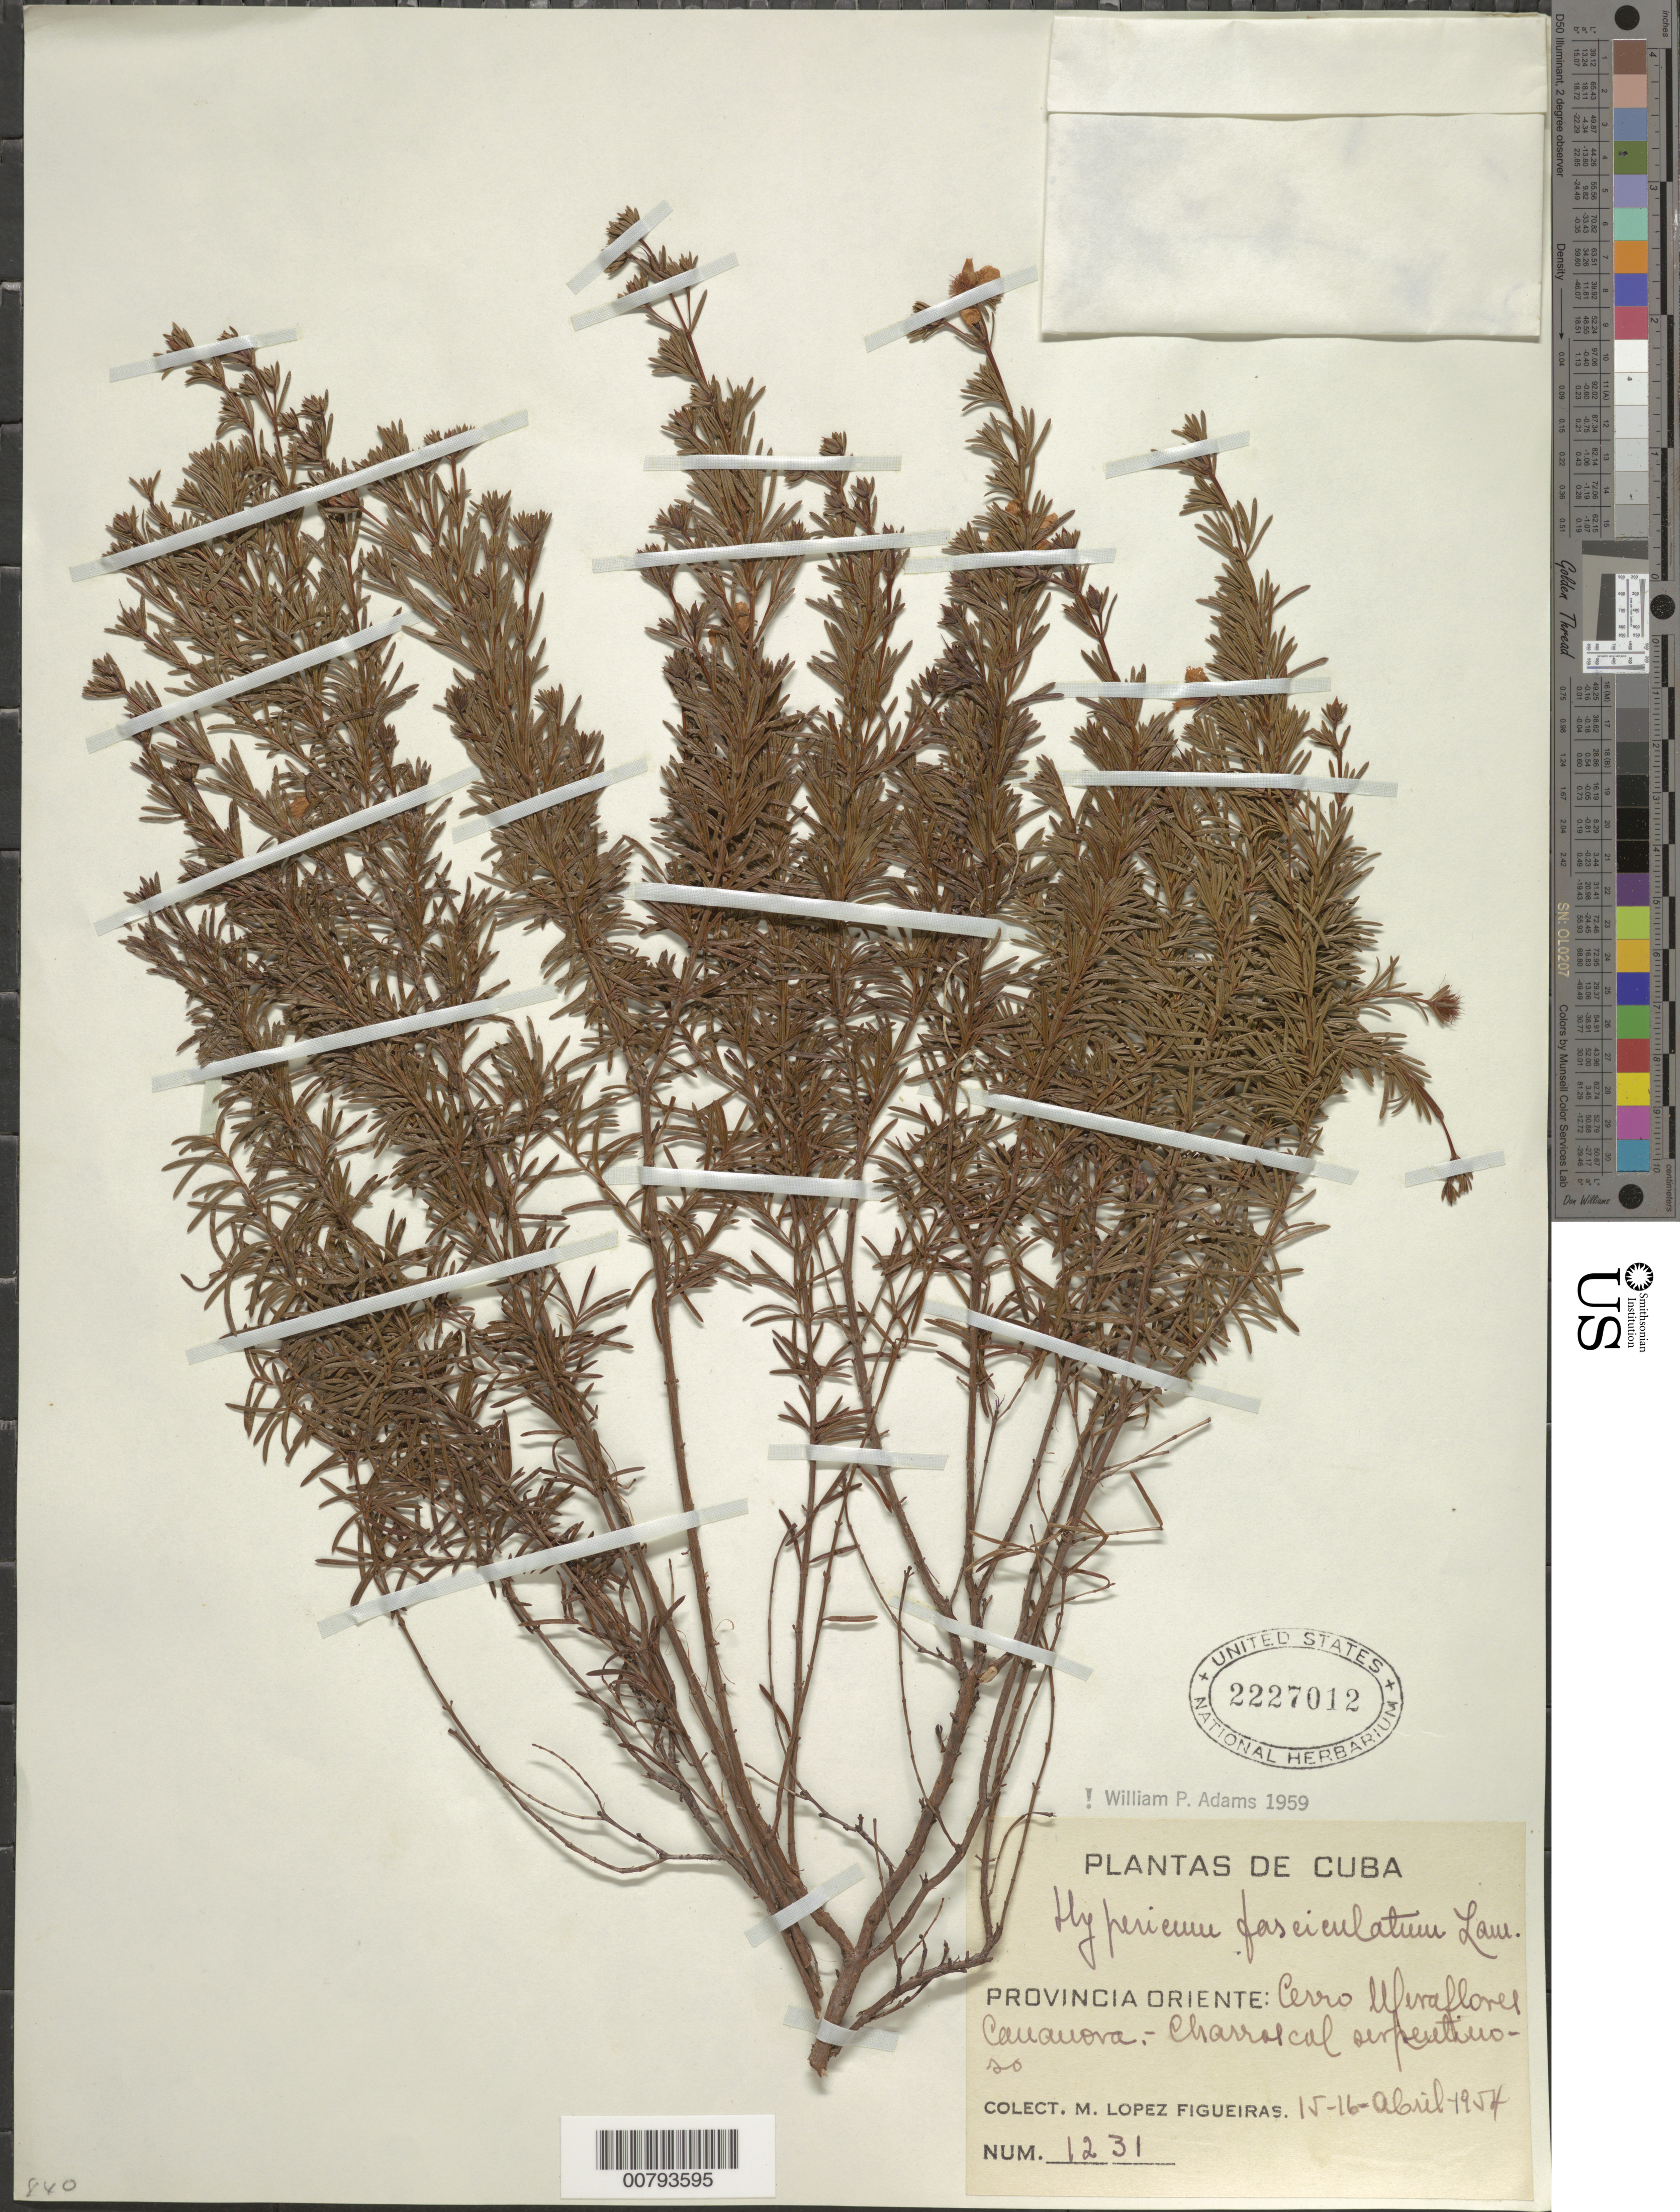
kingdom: Plantae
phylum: Tracheophyta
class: Magnoliopsida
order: Malpighiales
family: Hypericaceae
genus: Hypericum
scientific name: Hypericum fasciculatum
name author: Lam.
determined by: Adams, W. P.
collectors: M. López Figueiras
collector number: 1231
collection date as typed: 15 Apr 1954 to 16 Apr 1954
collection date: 1954-04-15/1954-04-16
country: Cuba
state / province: Oriente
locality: Cerro Uferafloree (sp?) Cauauova.-Charroecal sepentinoso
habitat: Serpentinoso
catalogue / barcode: US 2227012